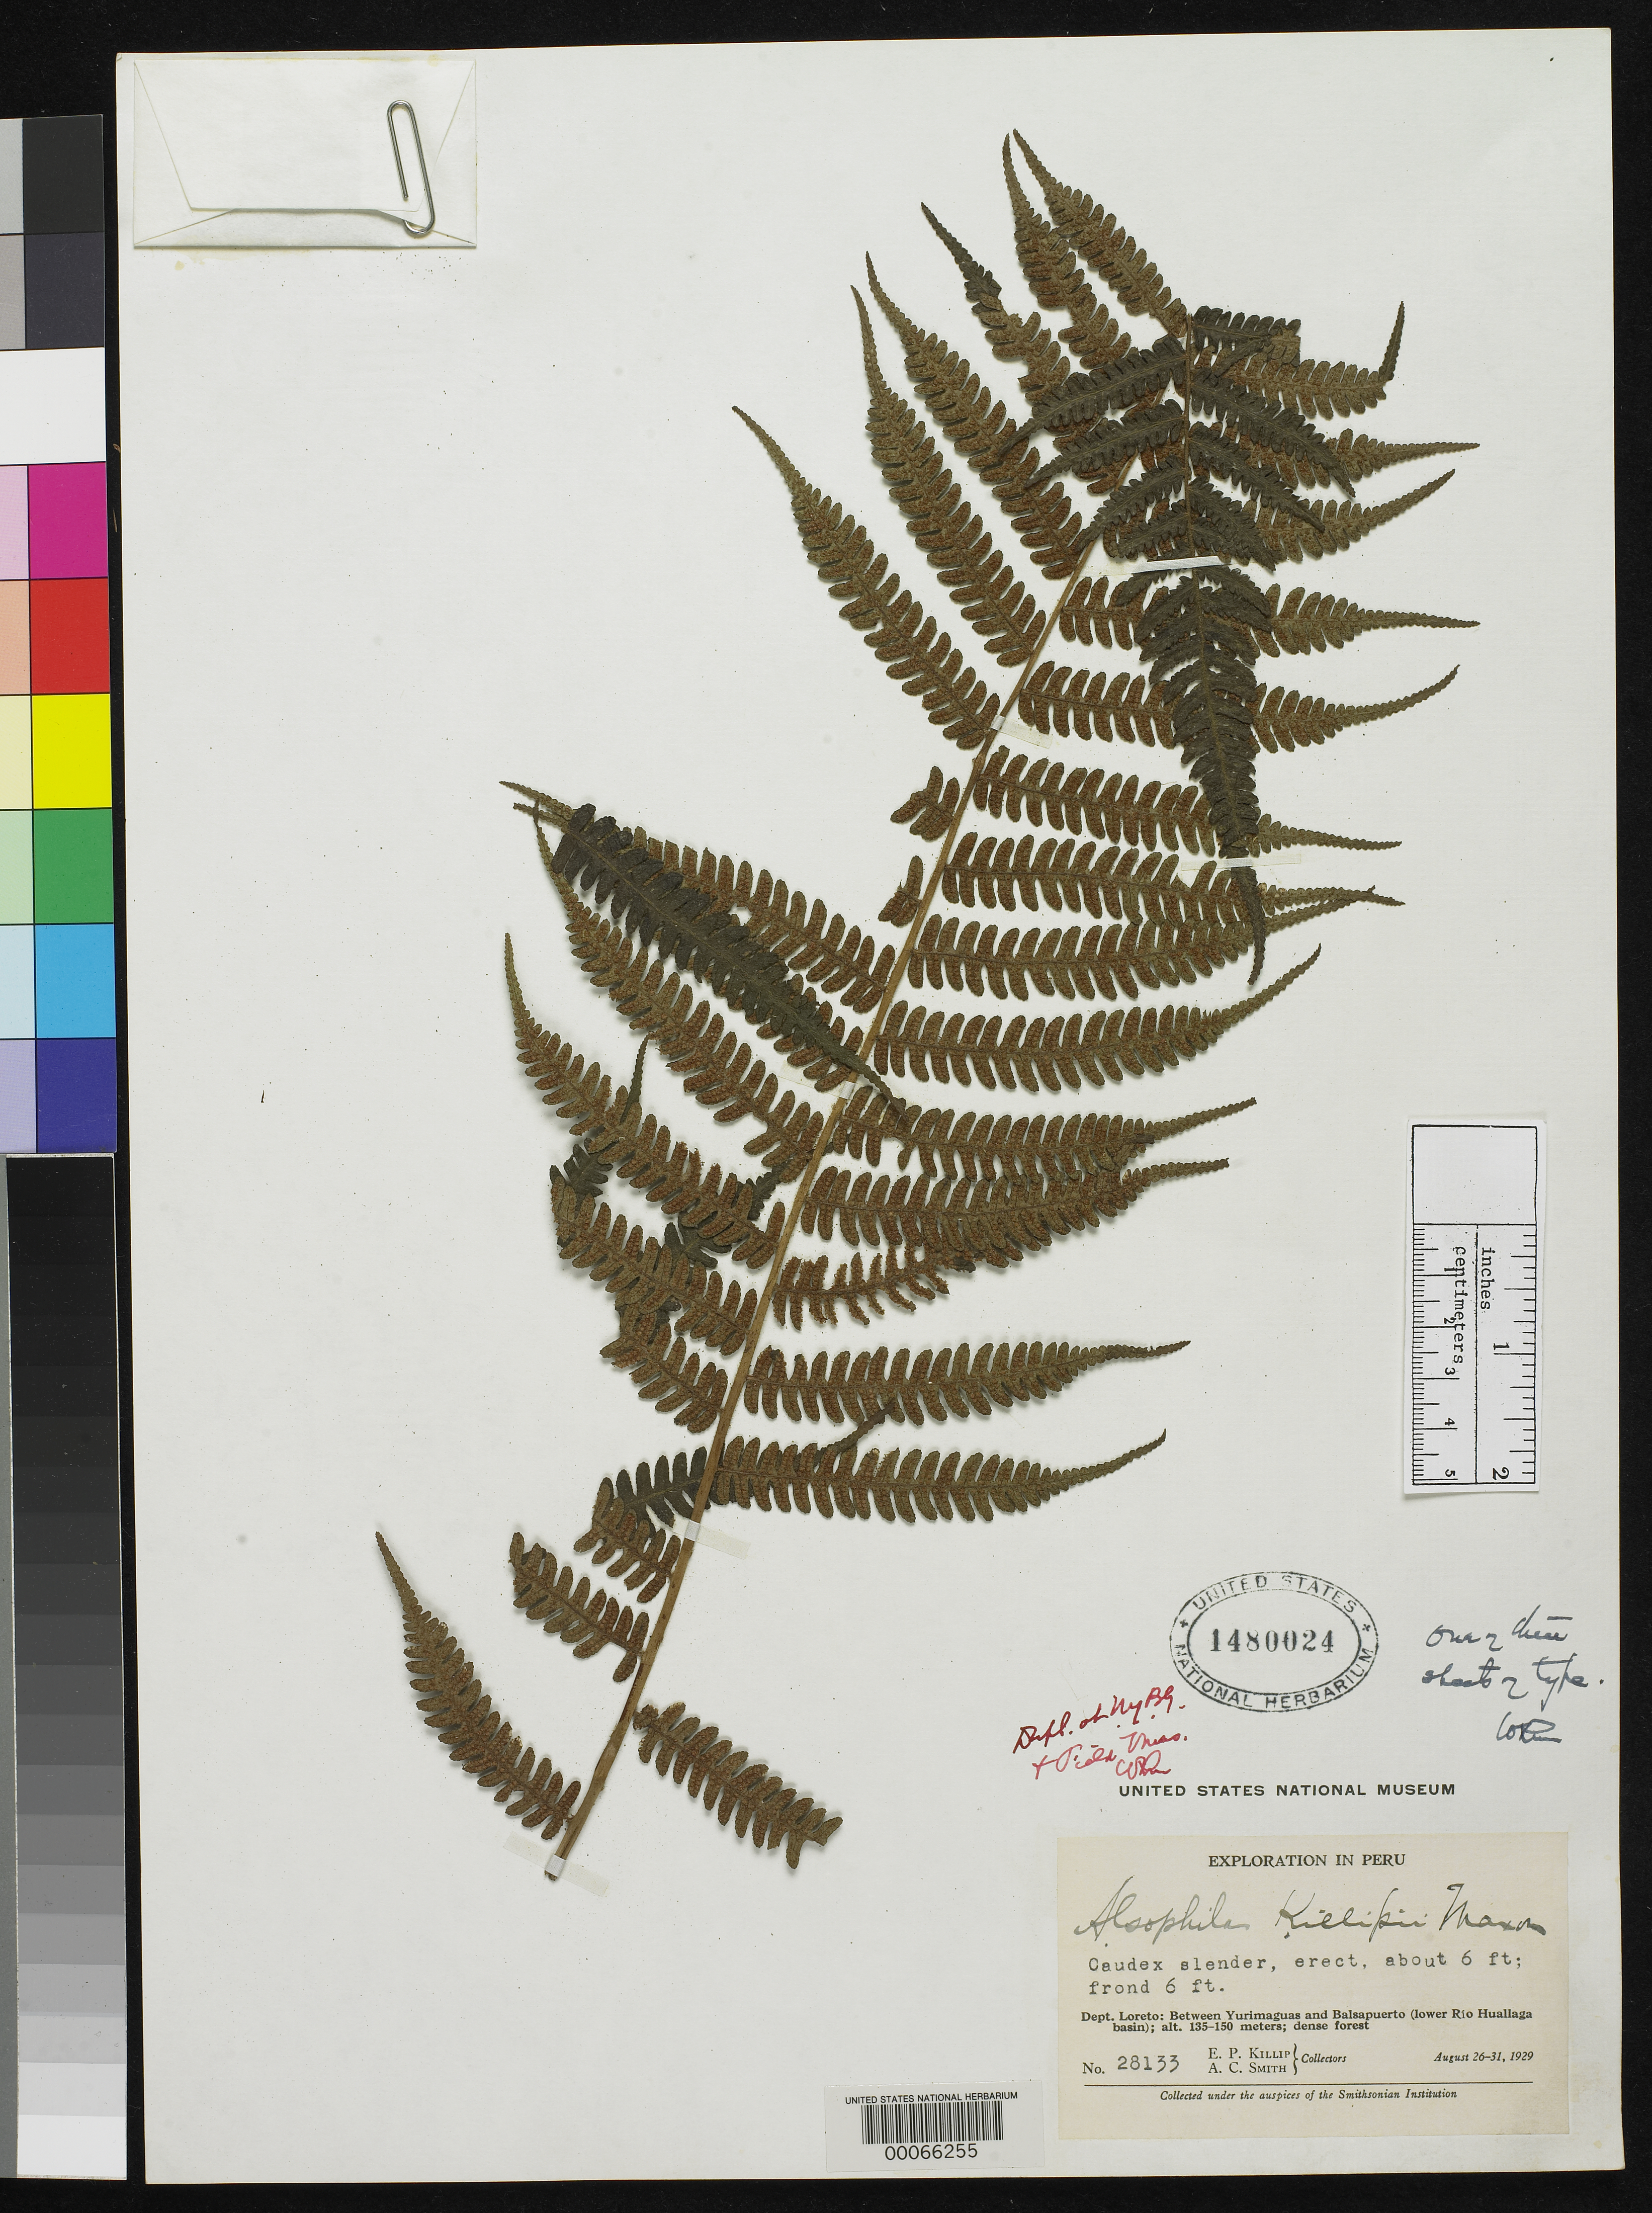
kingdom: Plantae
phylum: Tracheophyta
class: Polypodiopsida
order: Cyatheales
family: Cyatheaceae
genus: Alsophila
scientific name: Alsophila killipii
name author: Maxon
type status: Holotype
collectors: E. P. Killip & A. C. Smith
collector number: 28133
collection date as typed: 26 Aug 1929 to 31 Aug 1929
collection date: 1929-08-26/1929-08-31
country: Peru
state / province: Loreto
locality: Between Yurimaguas & Balsapuerto, lower Rio Huallaga Basin.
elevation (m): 135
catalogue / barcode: US 1480024